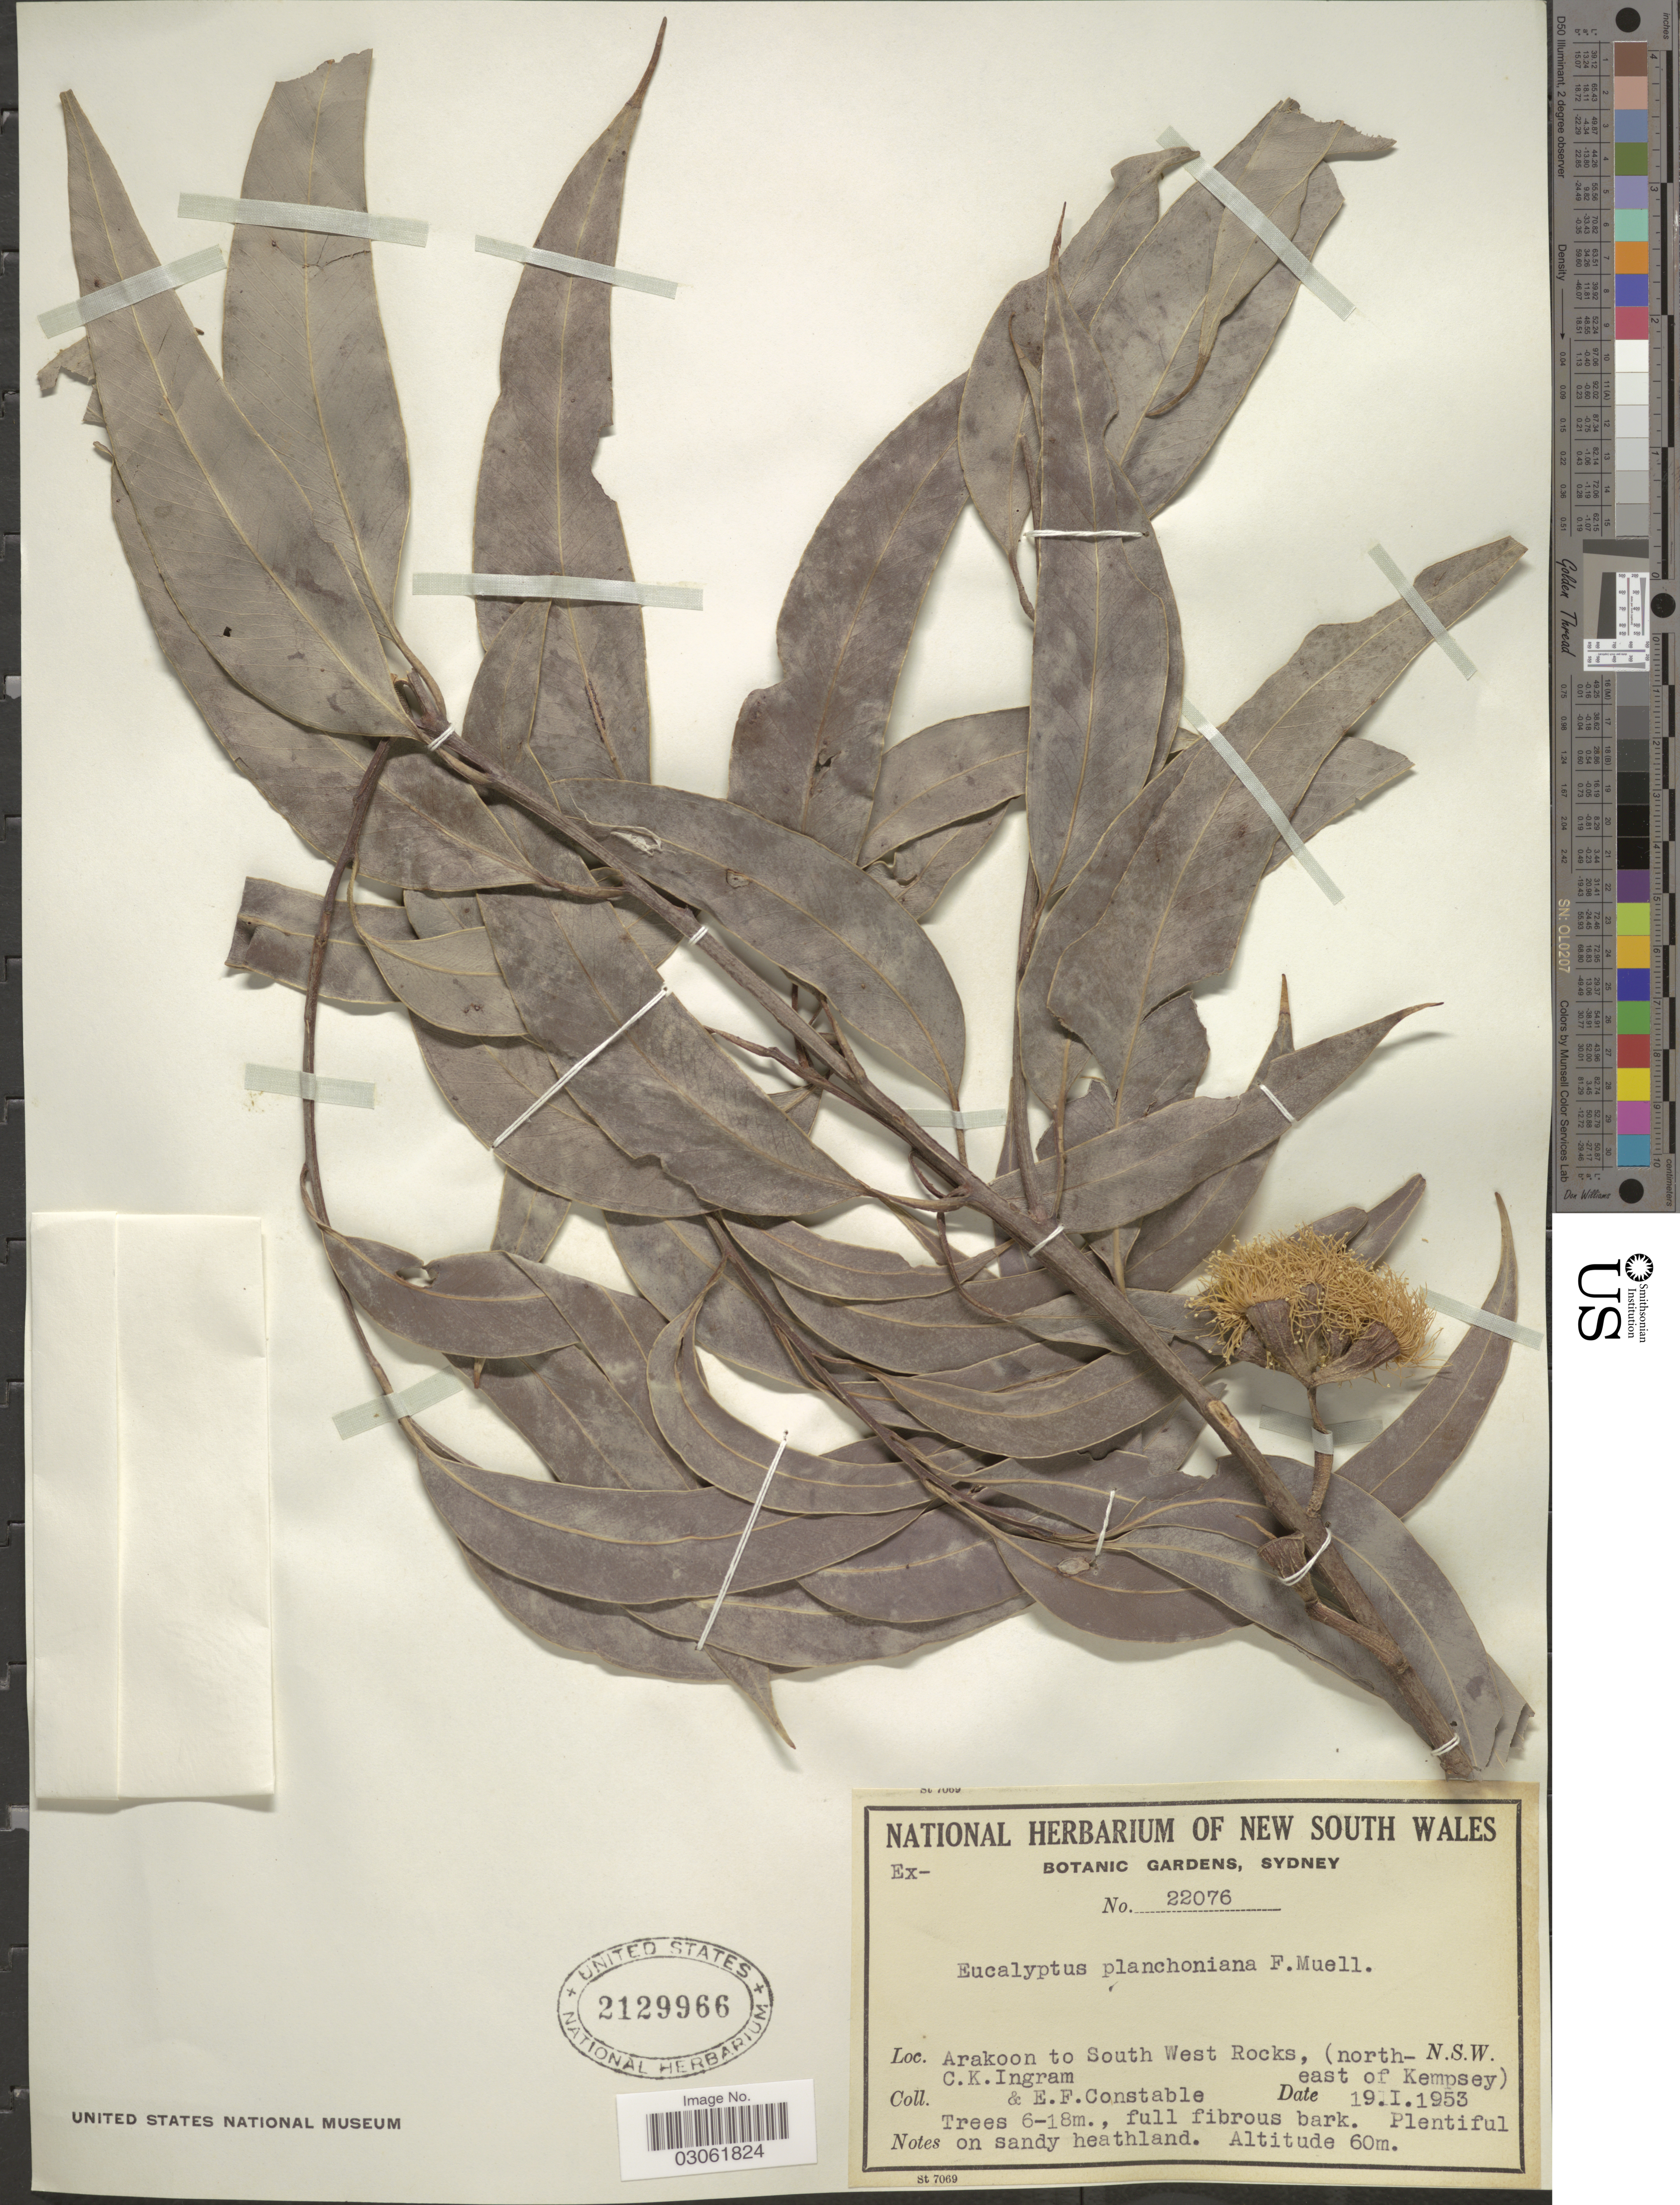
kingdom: Plantae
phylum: Tracheophyta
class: Magnoliopsida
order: Myrtales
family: Myrtaceae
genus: Eucalyptus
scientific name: Eucalyptus planchoniana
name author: F. Muell.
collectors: C. Ingram & E. F. Constable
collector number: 22076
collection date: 1953-01-19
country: Australia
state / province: New South Wales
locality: Arakoon to South West Rocks, (north-east of Kempsey).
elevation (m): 60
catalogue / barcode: US 2129966